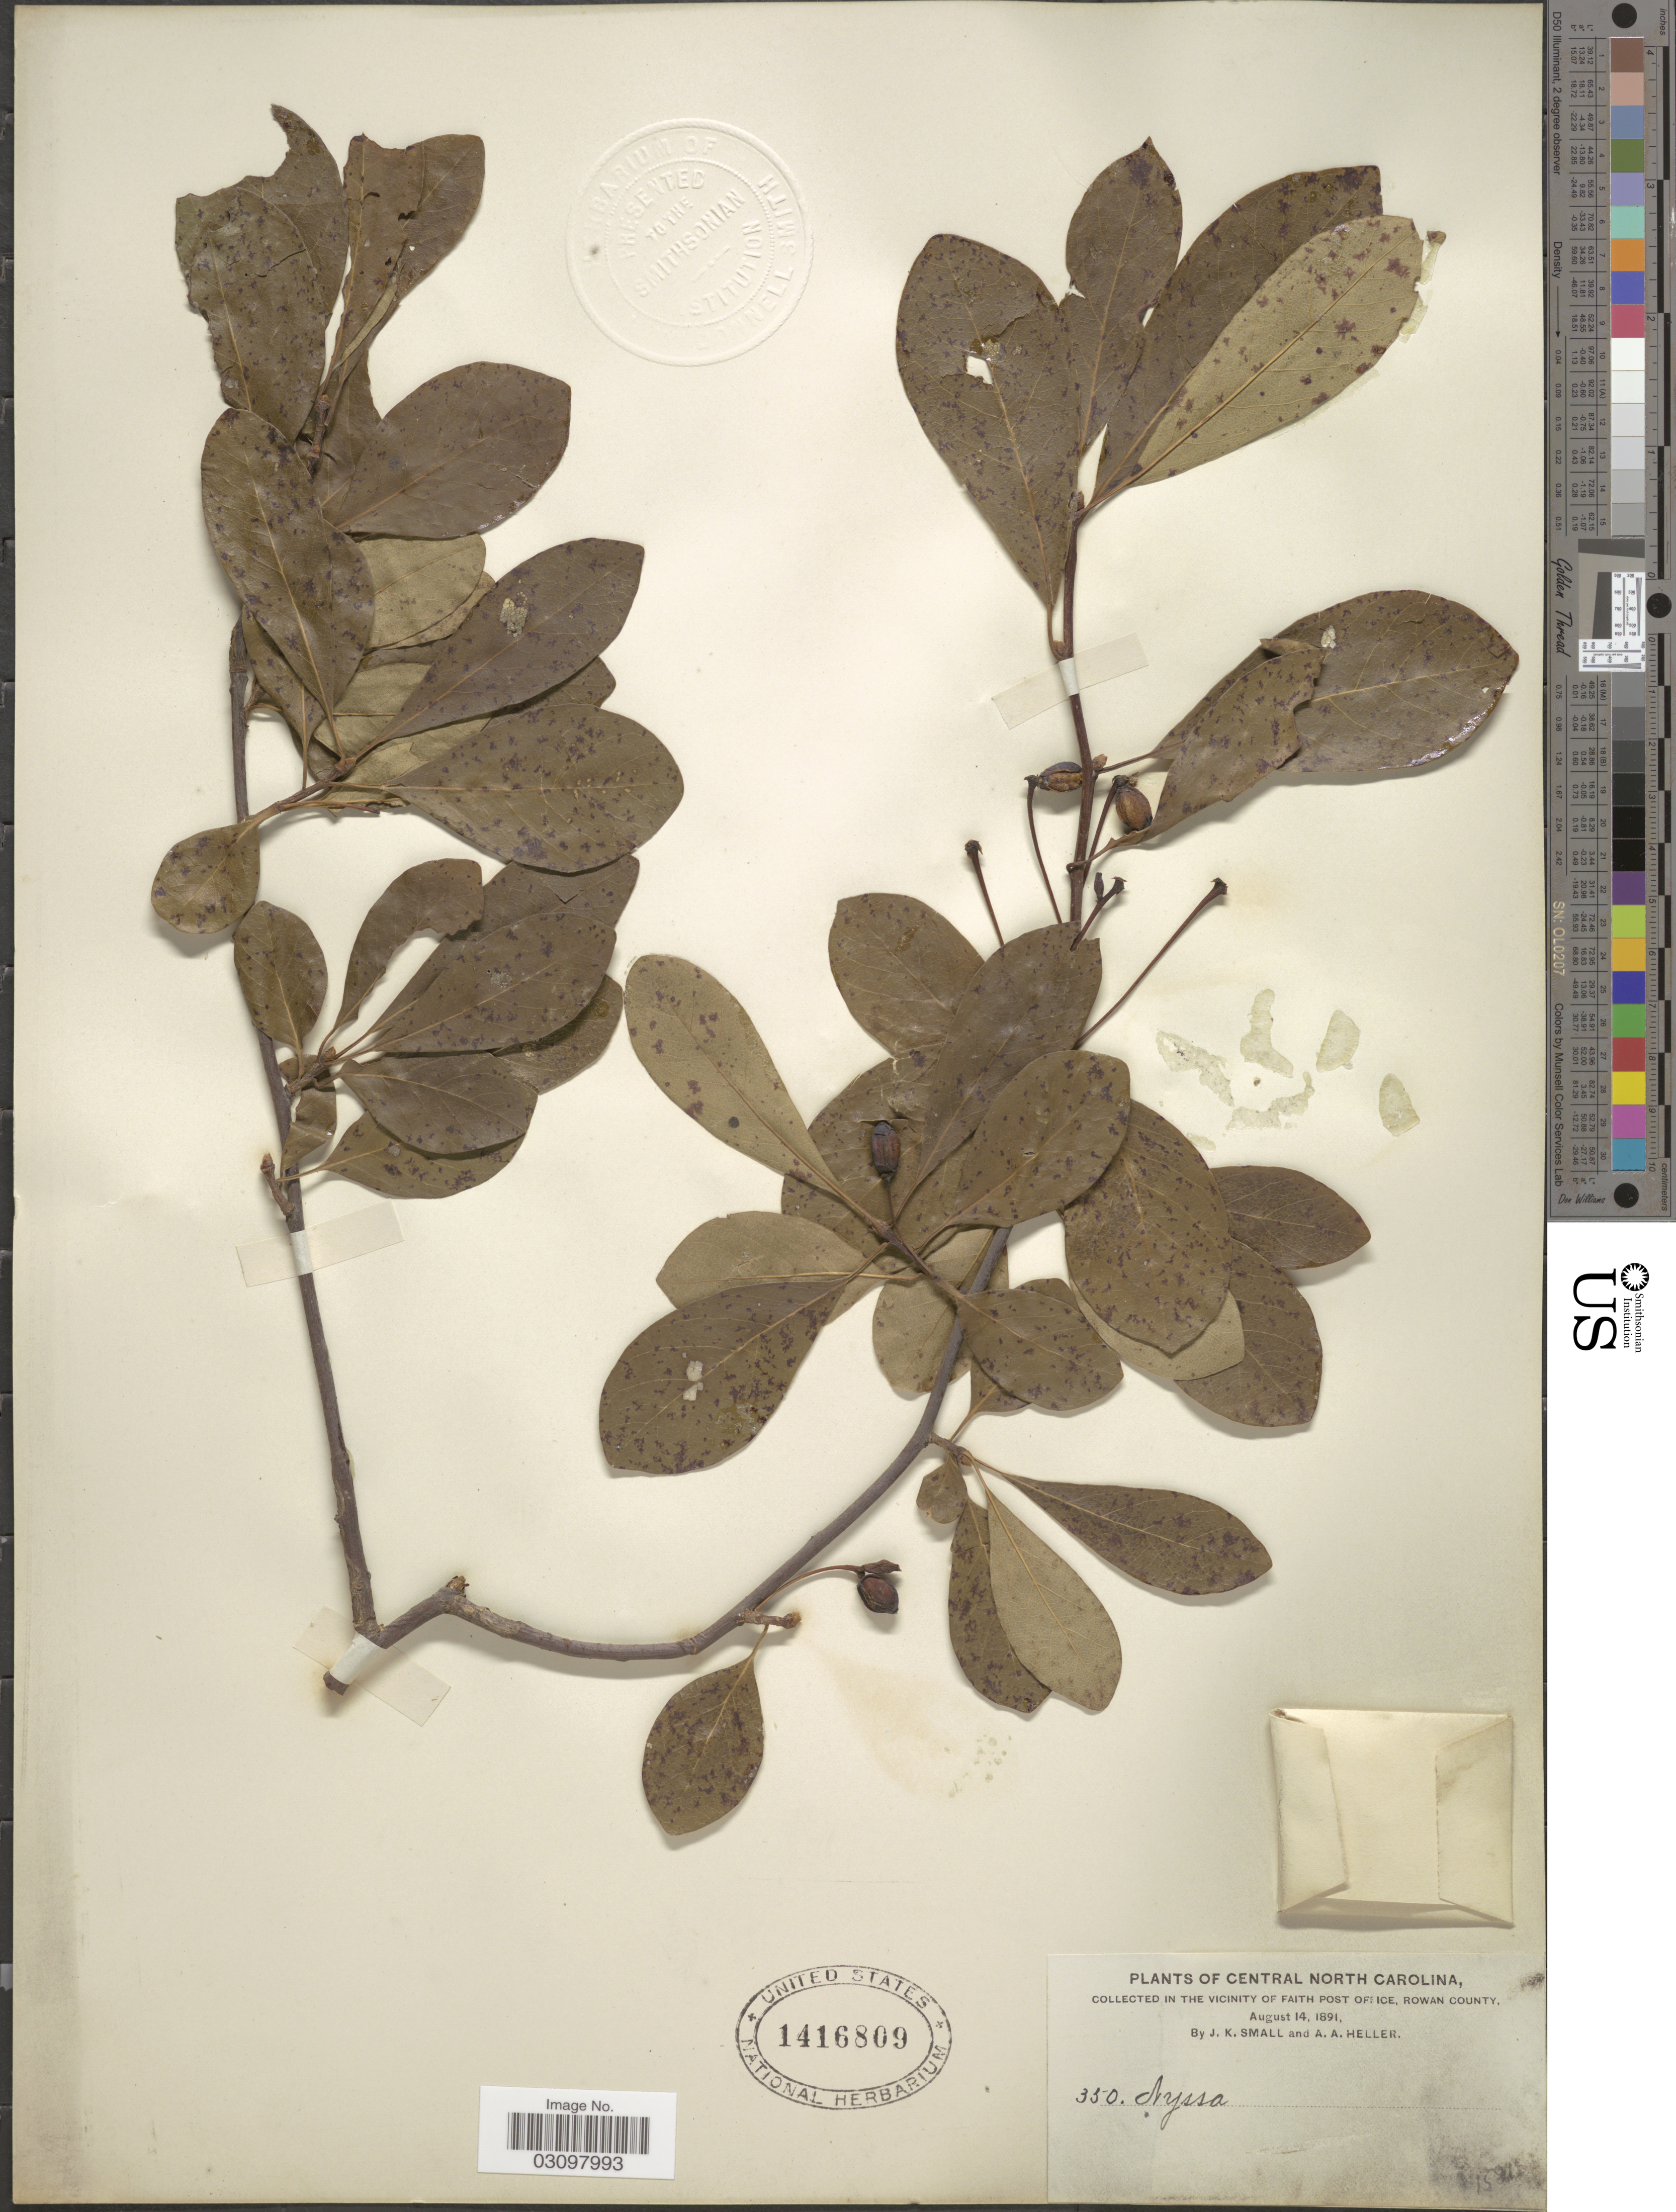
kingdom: Plantae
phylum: Tracheophyta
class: Magnoliopsida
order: Cornales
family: Nyssaceae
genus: Nyssa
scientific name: Nyssa sylvatica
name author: Marshall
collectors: J. K. Small & A. A. Heller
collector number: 350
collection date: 1891-08-14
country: United States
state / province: North Carolina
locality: Central North Carolina. Vicinity of Faith Post Office, Rowan County.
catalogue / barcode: US 1416809